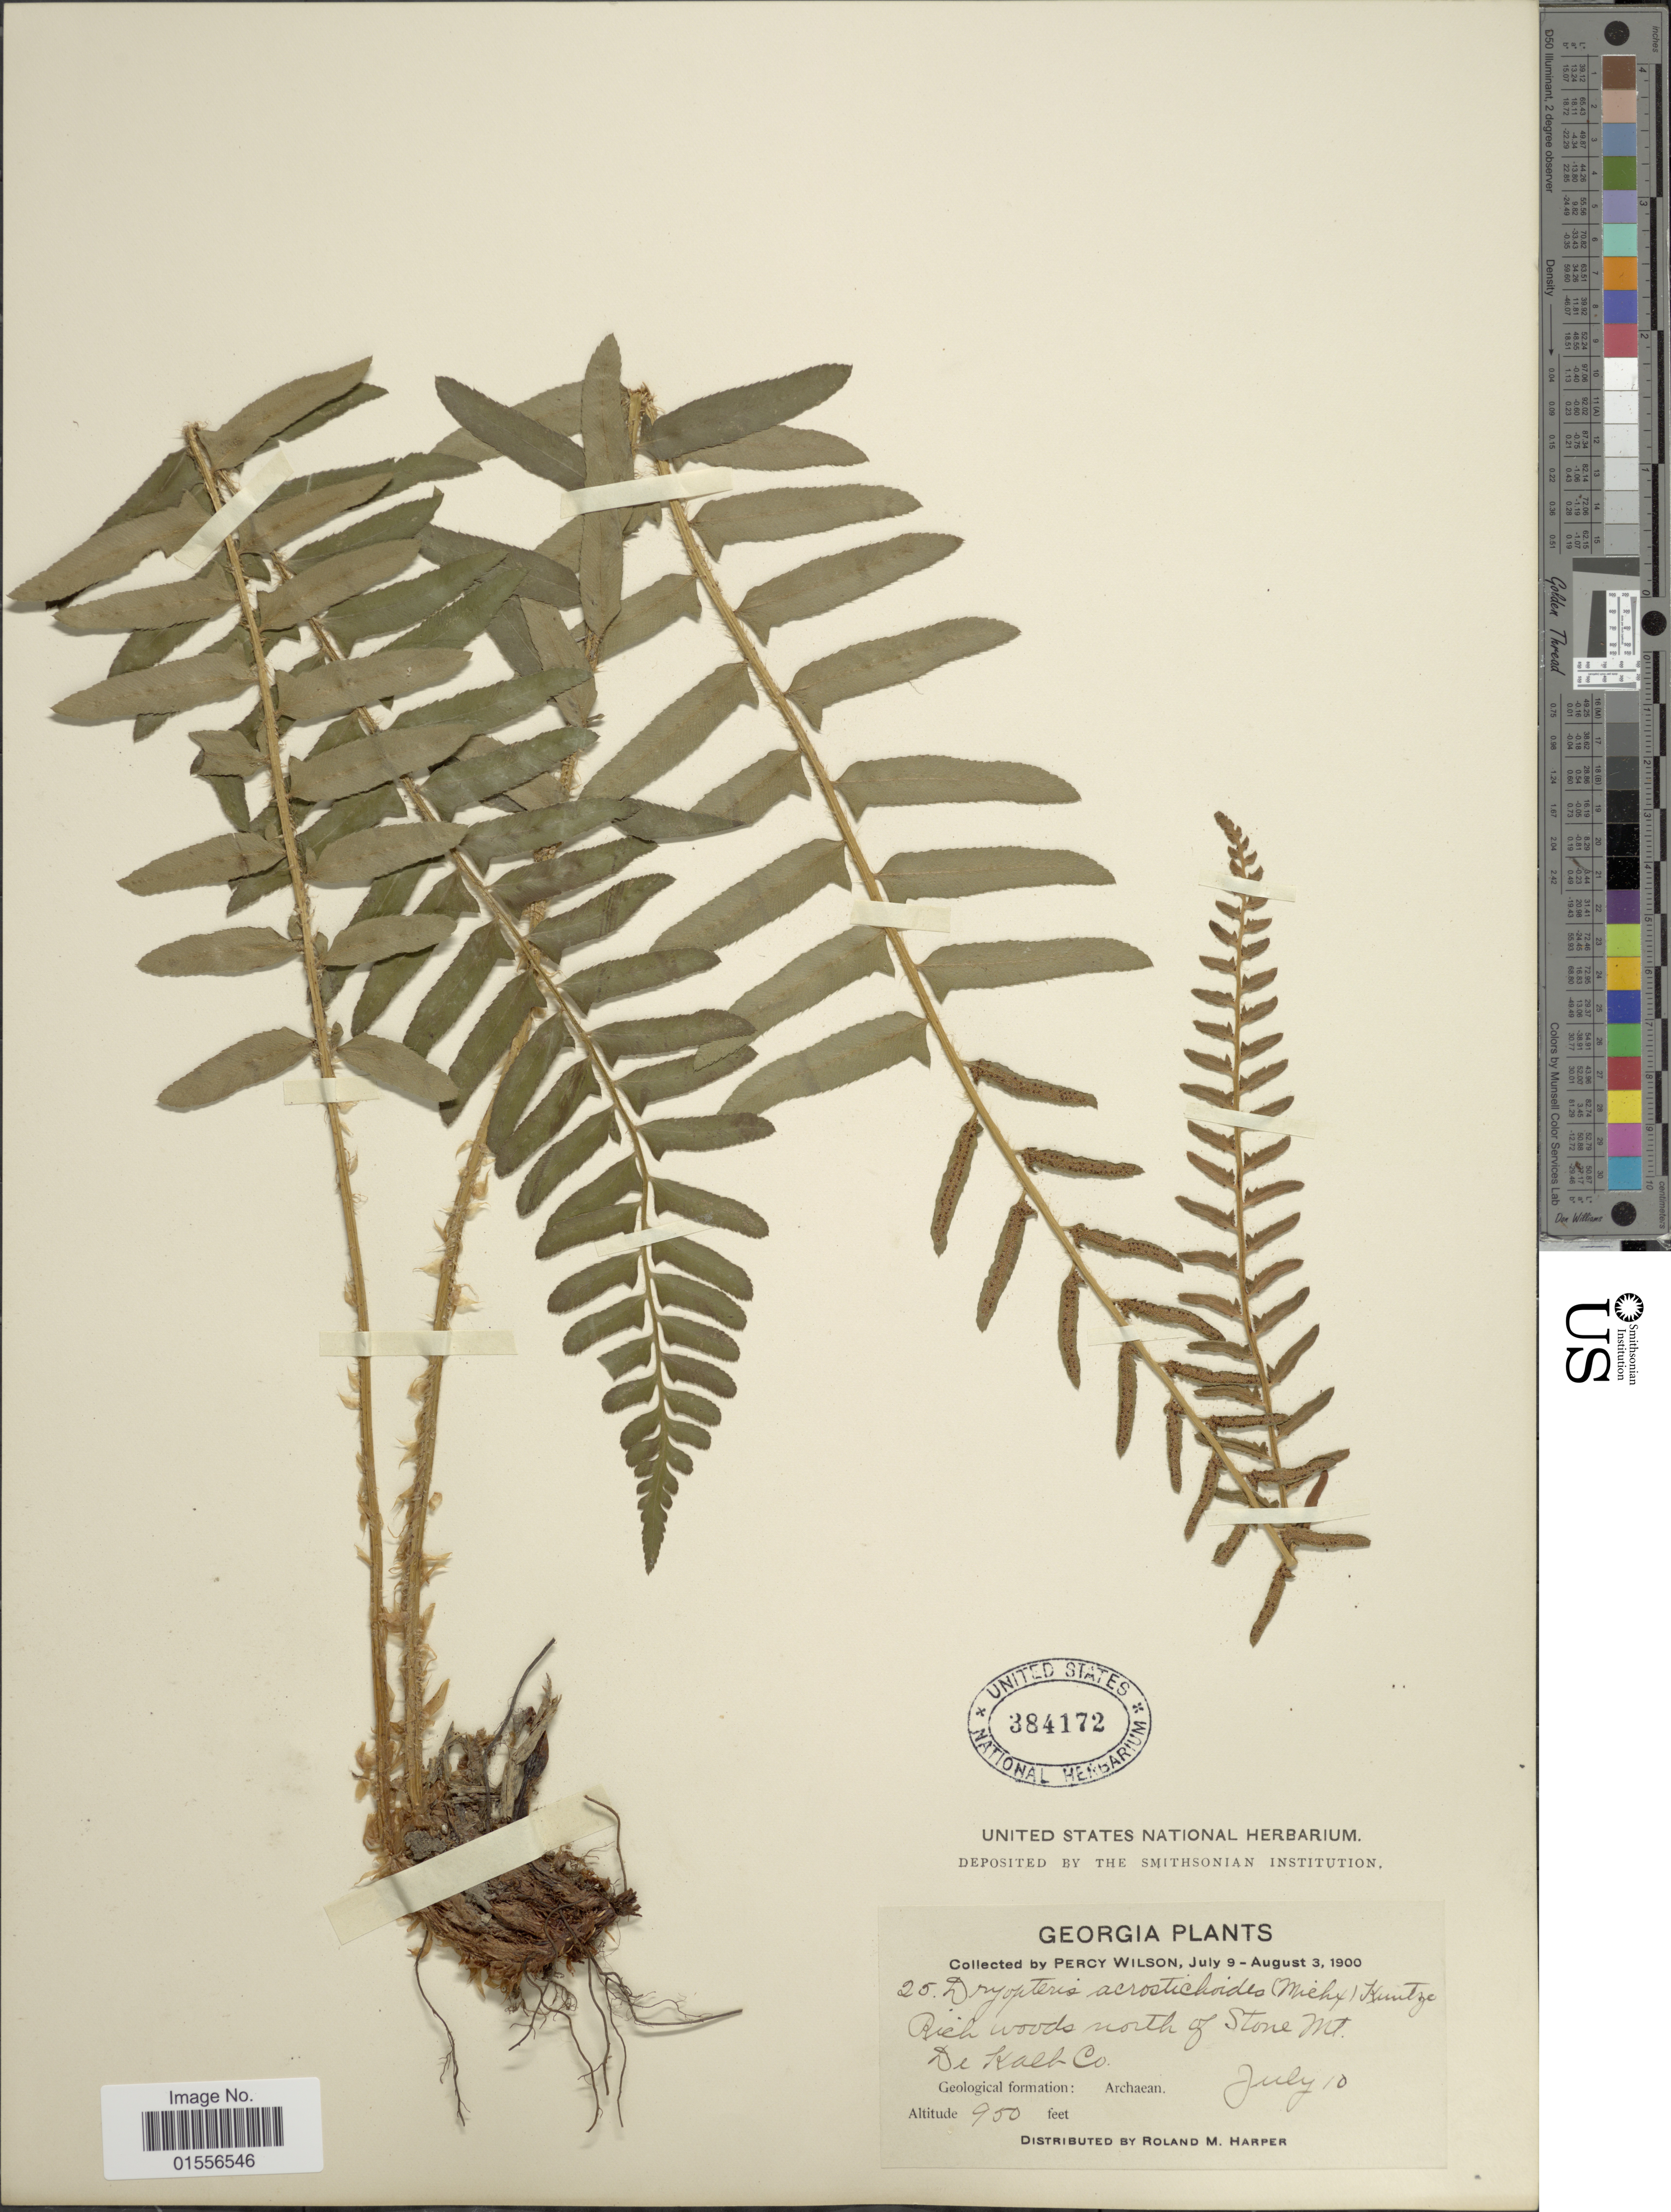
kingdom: Plantae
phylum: Tracheophyta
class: Polypodiopsida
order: Polypodiales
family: Dryopteridaceae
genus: Polystichum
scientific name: Polystichum acrostichoides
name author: (Michx.) Schott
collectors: P. Wilson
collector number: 25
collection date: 1900-07-10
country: United States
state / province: Georgia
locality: Rich woods north of Stone Mt., De Kalb Co.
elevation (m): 290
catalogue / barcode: US 384172